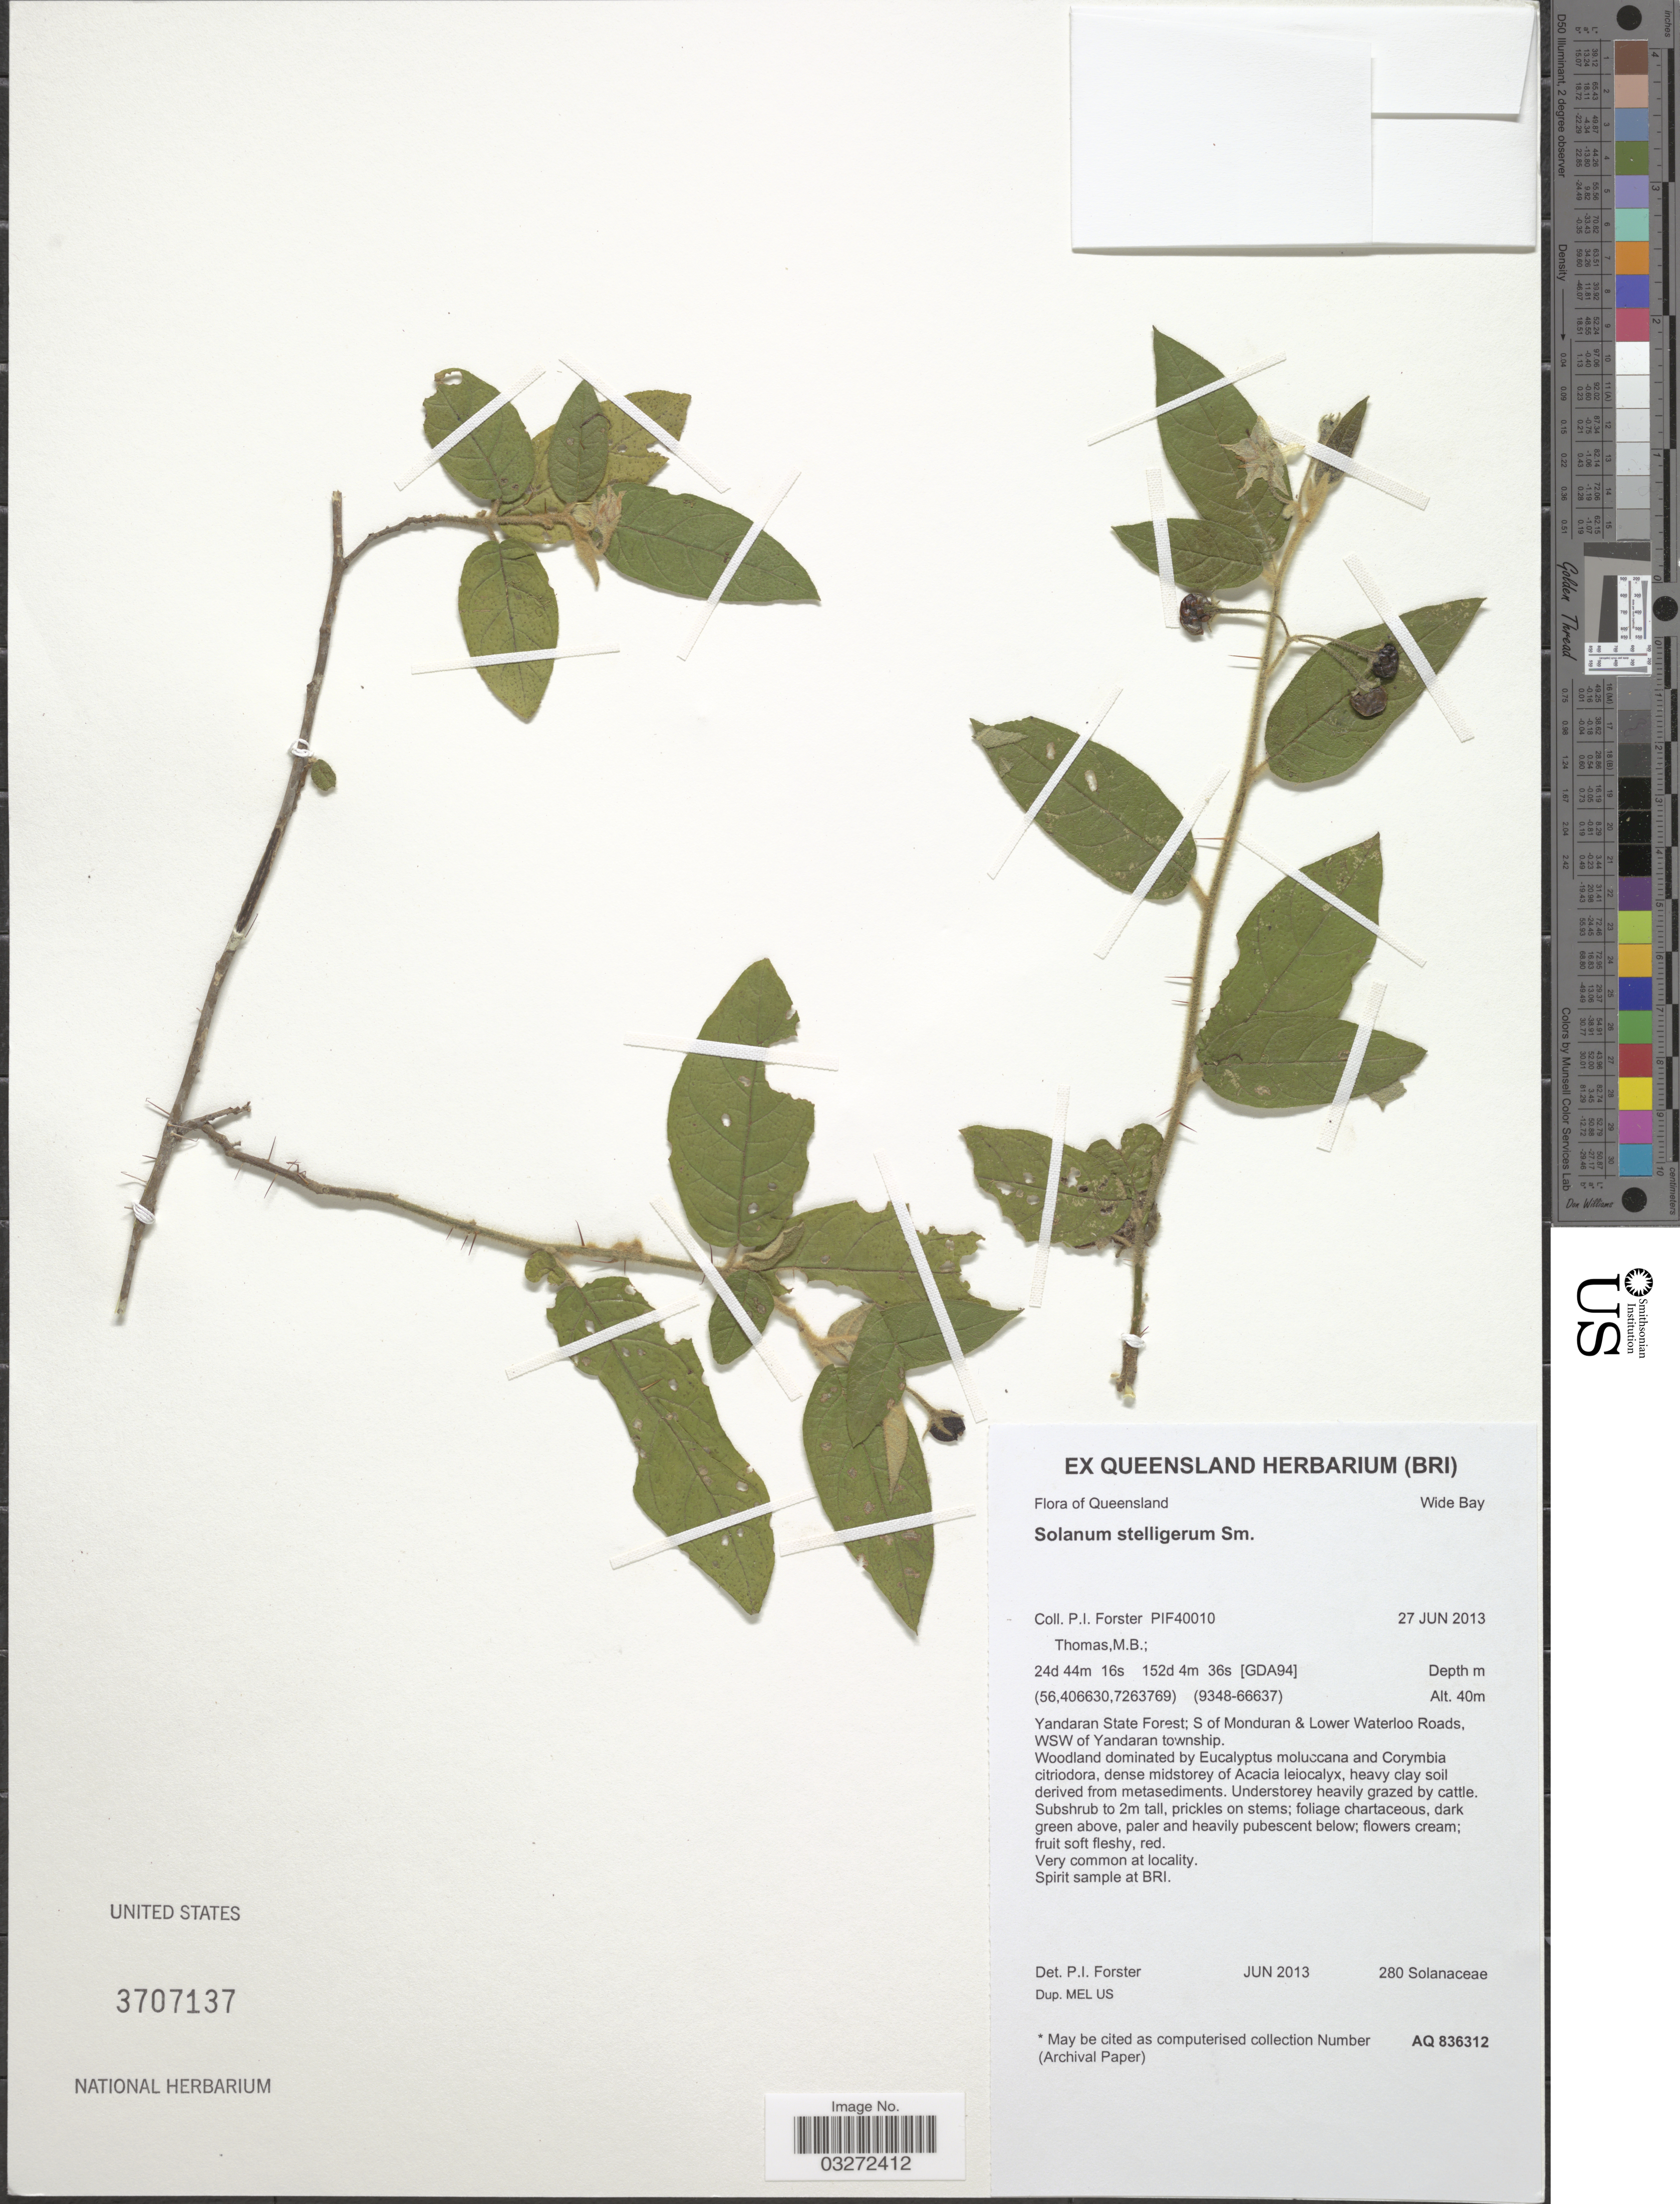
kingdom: Plantae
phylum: Tracheophyta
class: Magnoliopsida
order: Solanales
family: Solanaceae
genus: Solanum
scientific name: Solanum stelligerum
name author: Sm.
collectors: P. Forster & M. B. Thomas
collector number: PIF40010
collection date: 2013-06-27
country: Australia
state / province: Queensland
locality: Wide Bay, Yandaran State Forest; S of Monduran & Lower Waterloo Roads, WSW of Yandaran township, [GDA94].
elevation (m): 40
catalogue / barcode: US 3707137